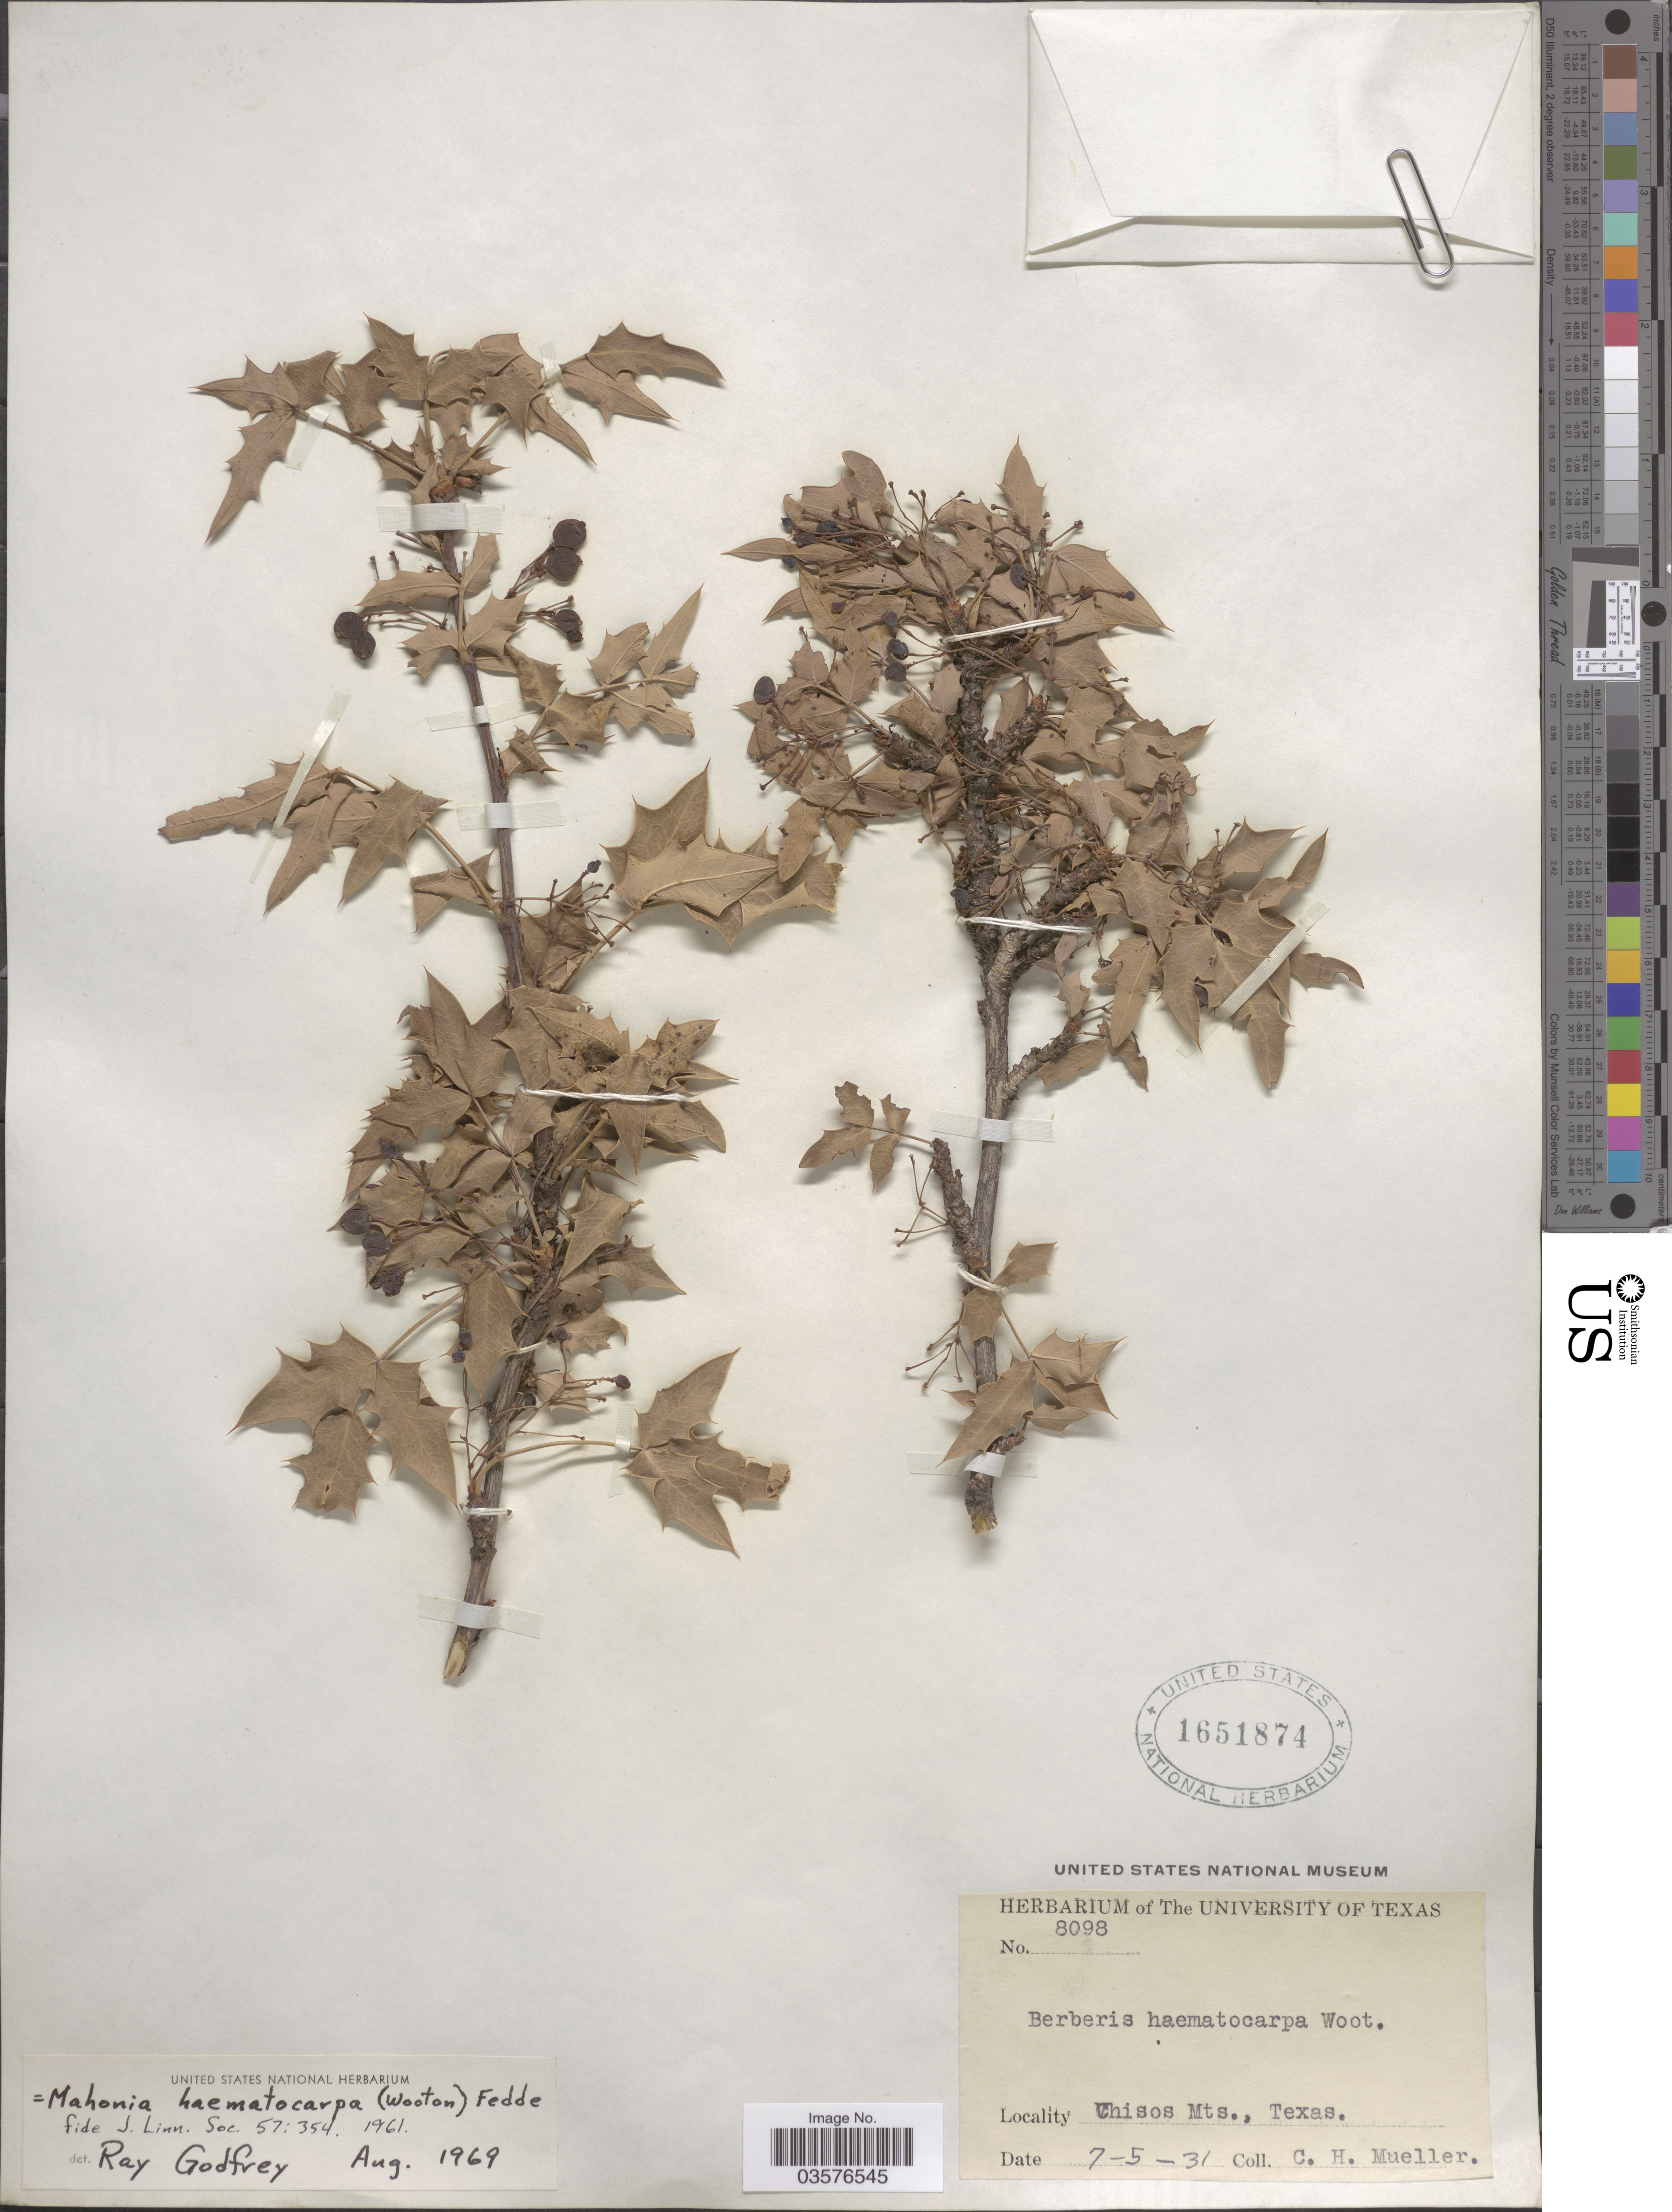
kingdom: Plantae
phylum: Tracheophyta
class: Magnoliopsida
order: Ranunculales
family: Berberidaceae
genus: Mahonia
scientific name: Mahonia haematocarpa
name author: (Wooton) Fedde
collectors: C. H. Mueller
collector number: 8098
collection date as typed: Transcribed d/m/y: 5/7/31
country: United States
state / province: Texas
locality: Chisos Mts.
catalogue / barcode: US 1651874